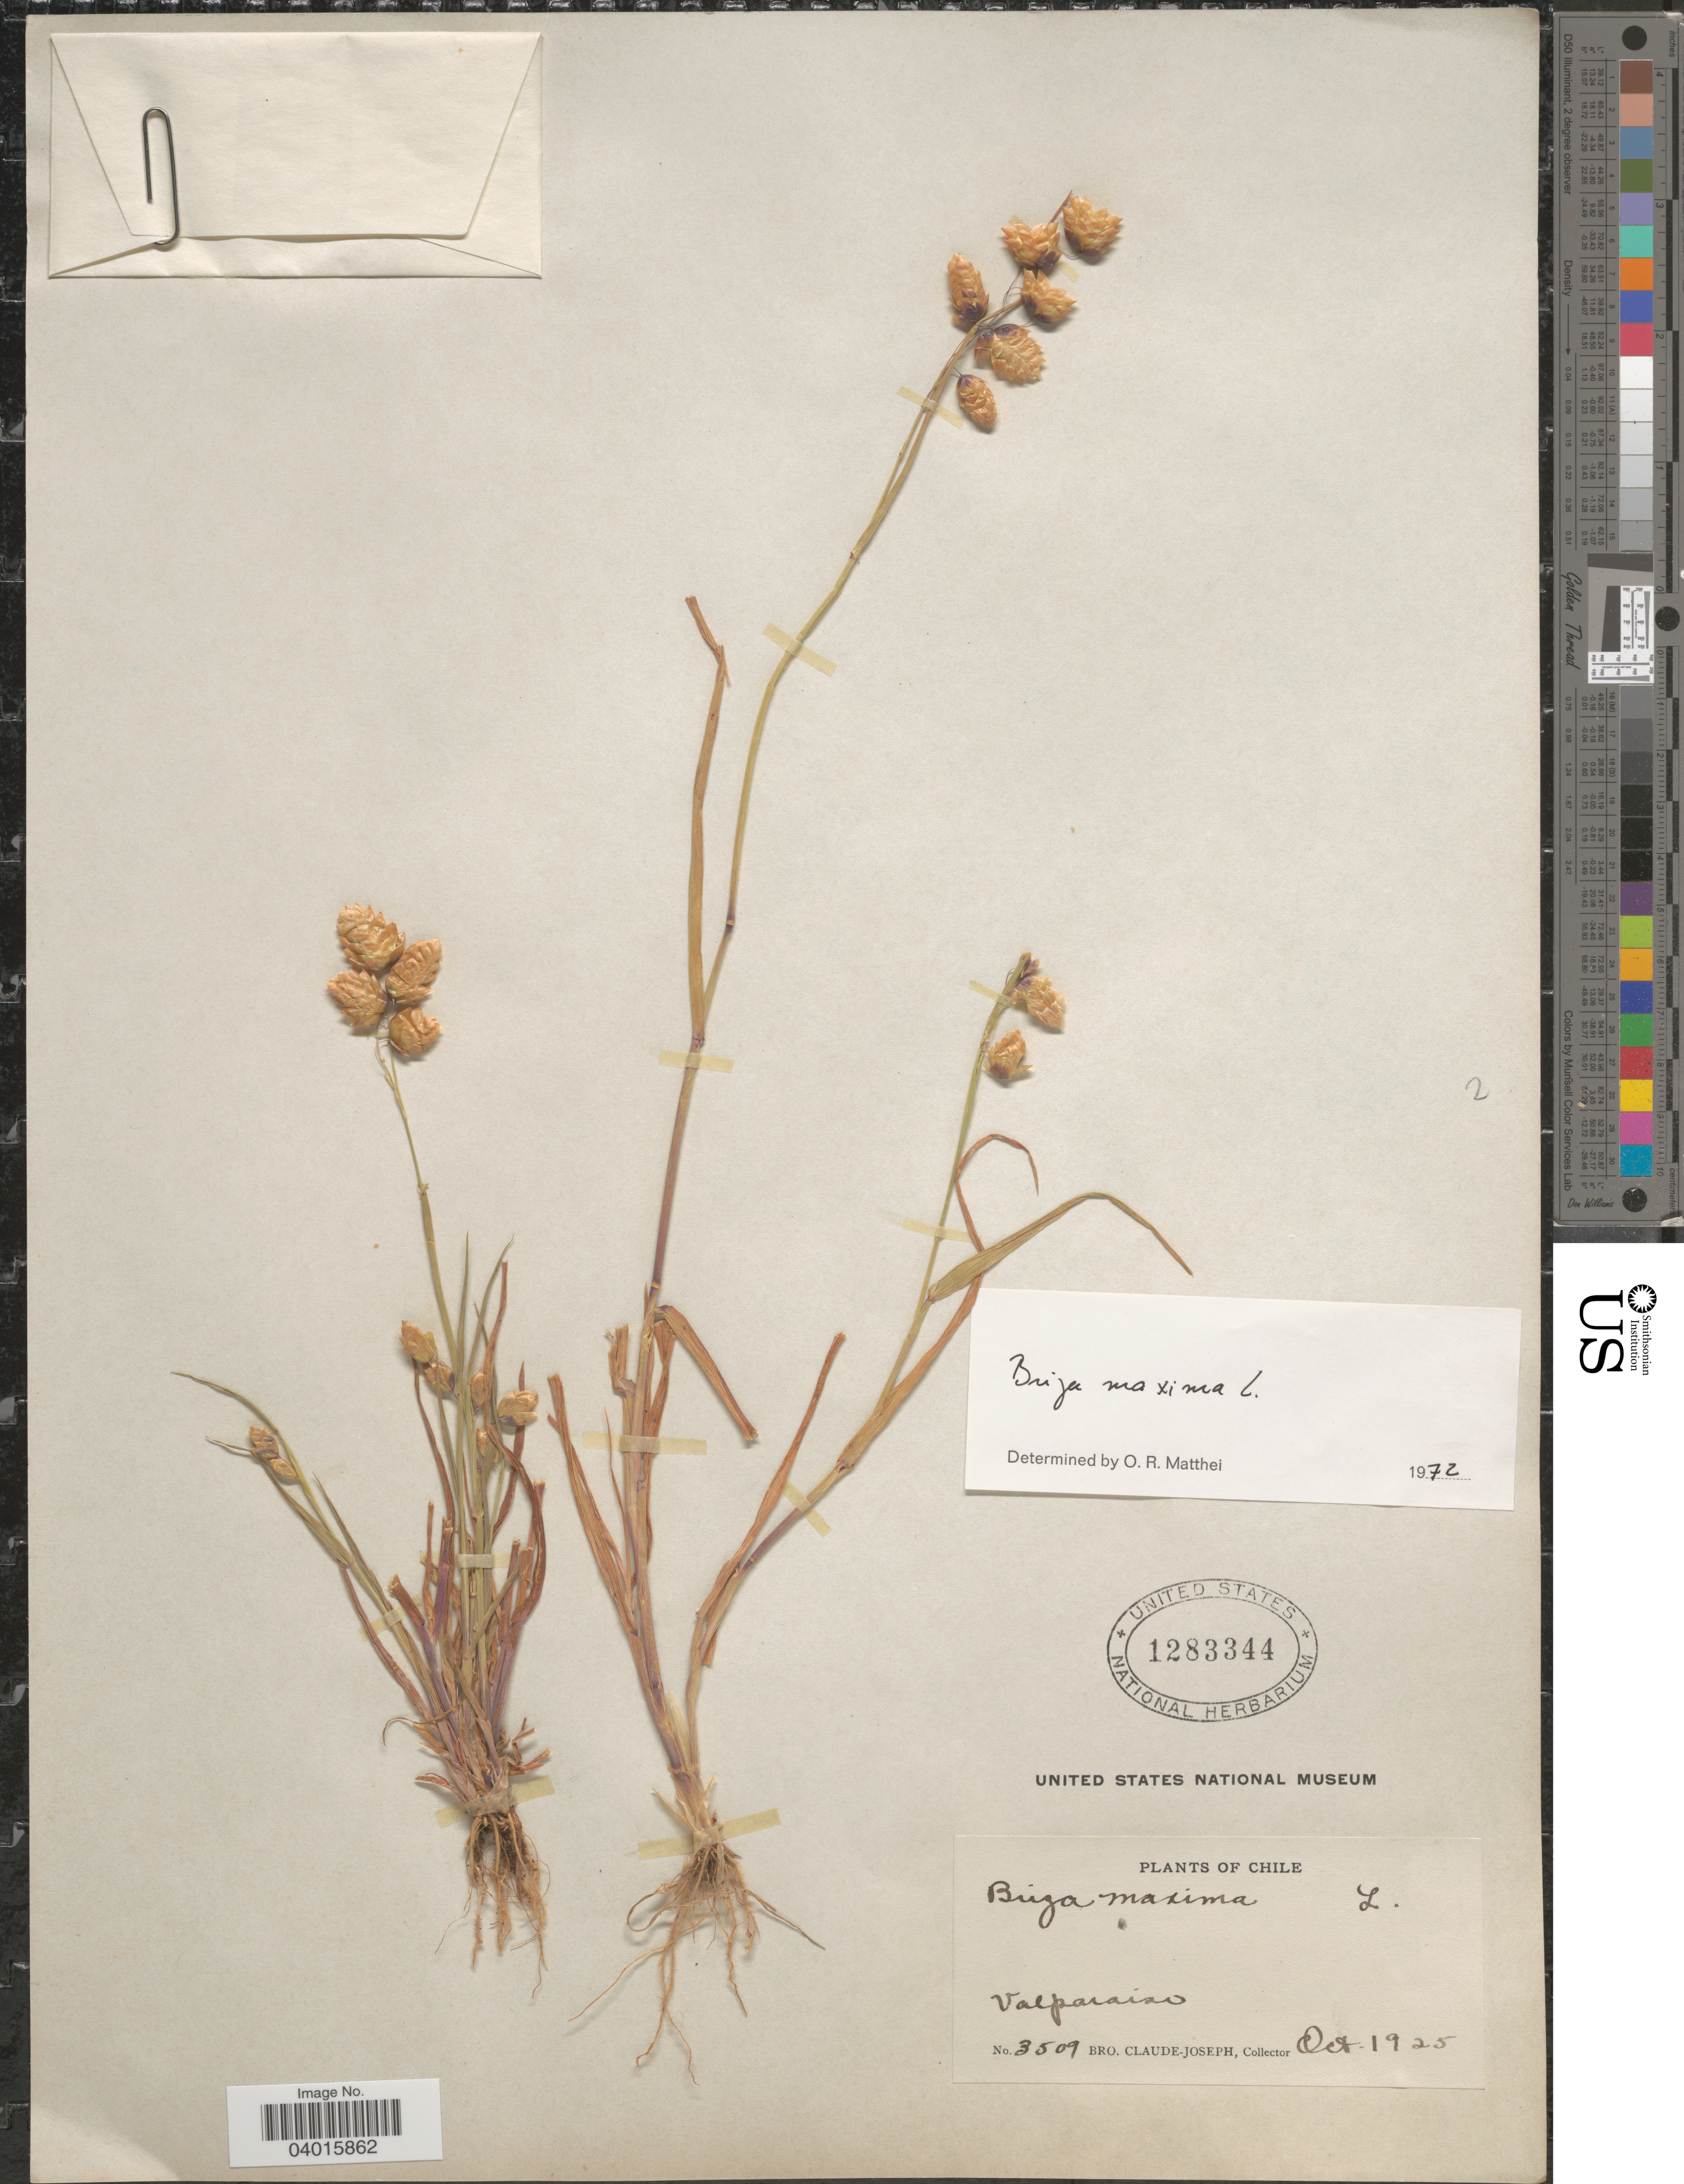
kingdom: Plantae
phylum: Tracheophyta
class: Liliopsida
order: Poales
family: Poaceae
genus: Briza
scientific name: Briza maxima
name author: L.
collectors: Bro. Claude-Joseph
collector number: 3509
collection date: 1925-10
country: Chile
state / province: Valparaíso (V)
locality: Valparaiso.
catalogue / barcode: US 1283344